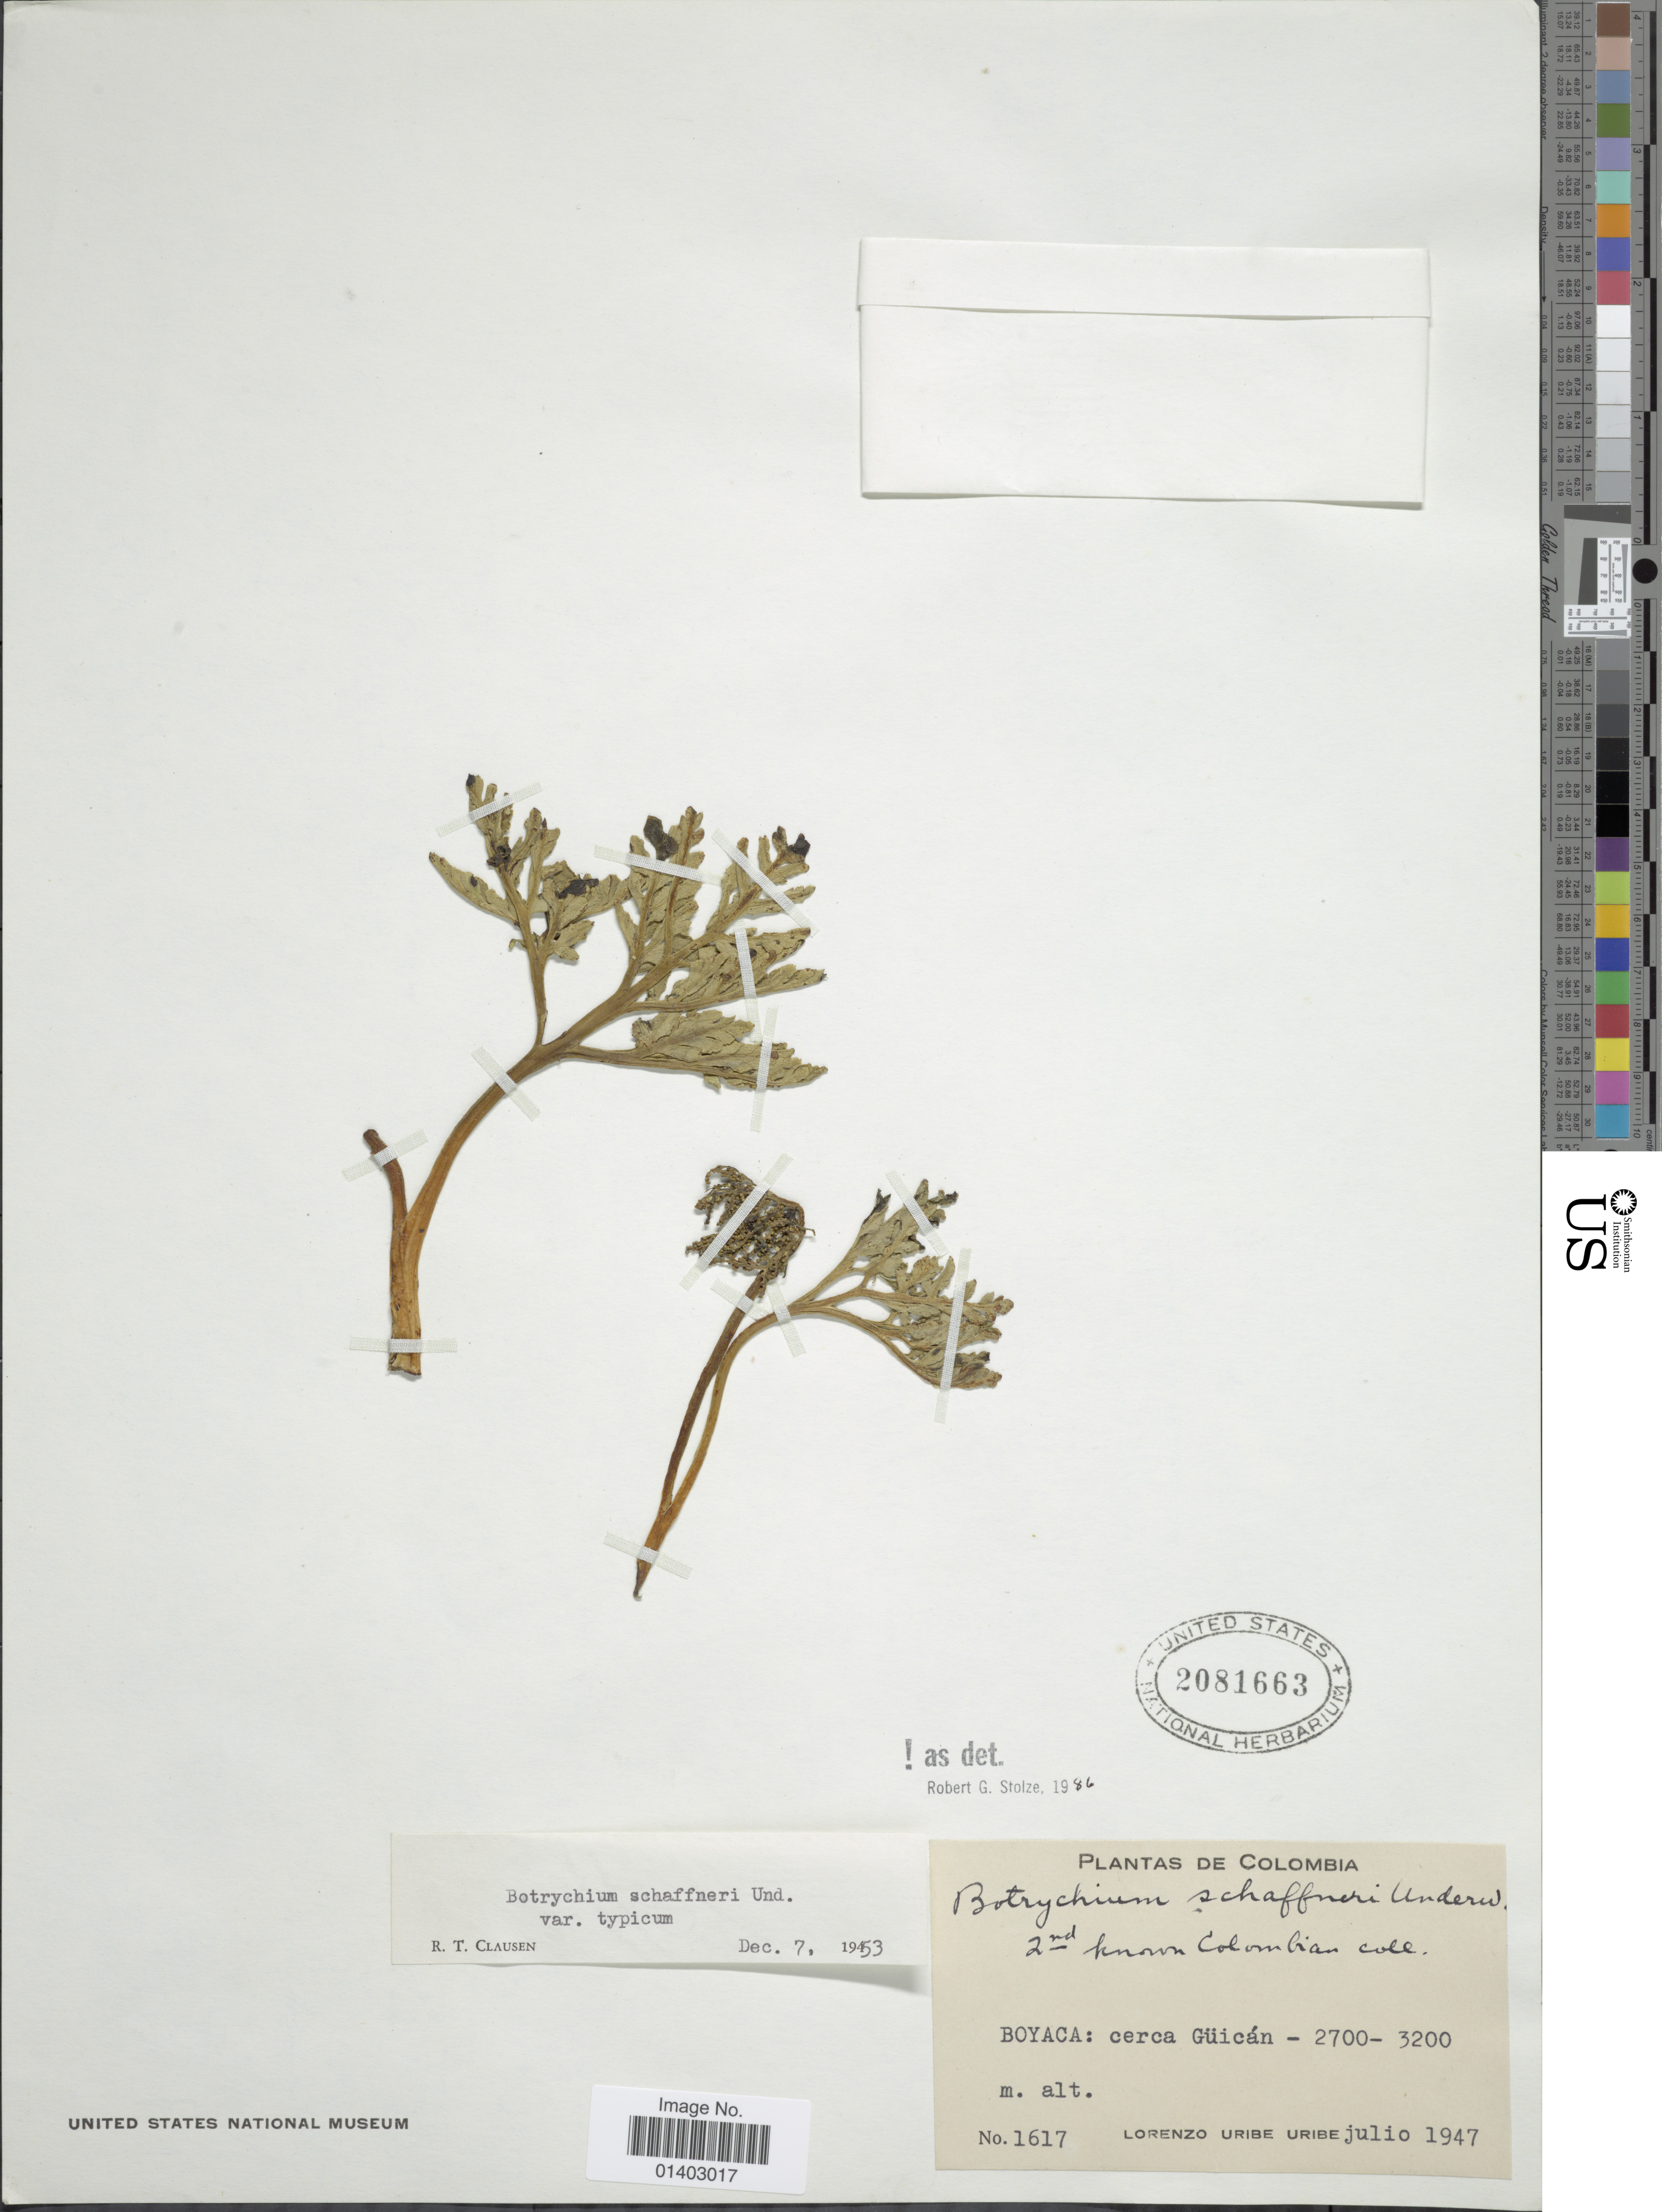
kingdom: Plantae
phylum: Tracheophyta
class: Polypodiopsida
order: Ophioglossales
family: Ophioglossaceae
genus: Botrychium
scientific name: Botrychium schaffneri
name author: Underw.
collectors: L. Uribe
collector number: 1617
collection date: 1947-07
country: Colombia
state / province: Boyacá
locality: Cerca Güicán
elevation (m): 2700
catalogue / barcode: US 2081663